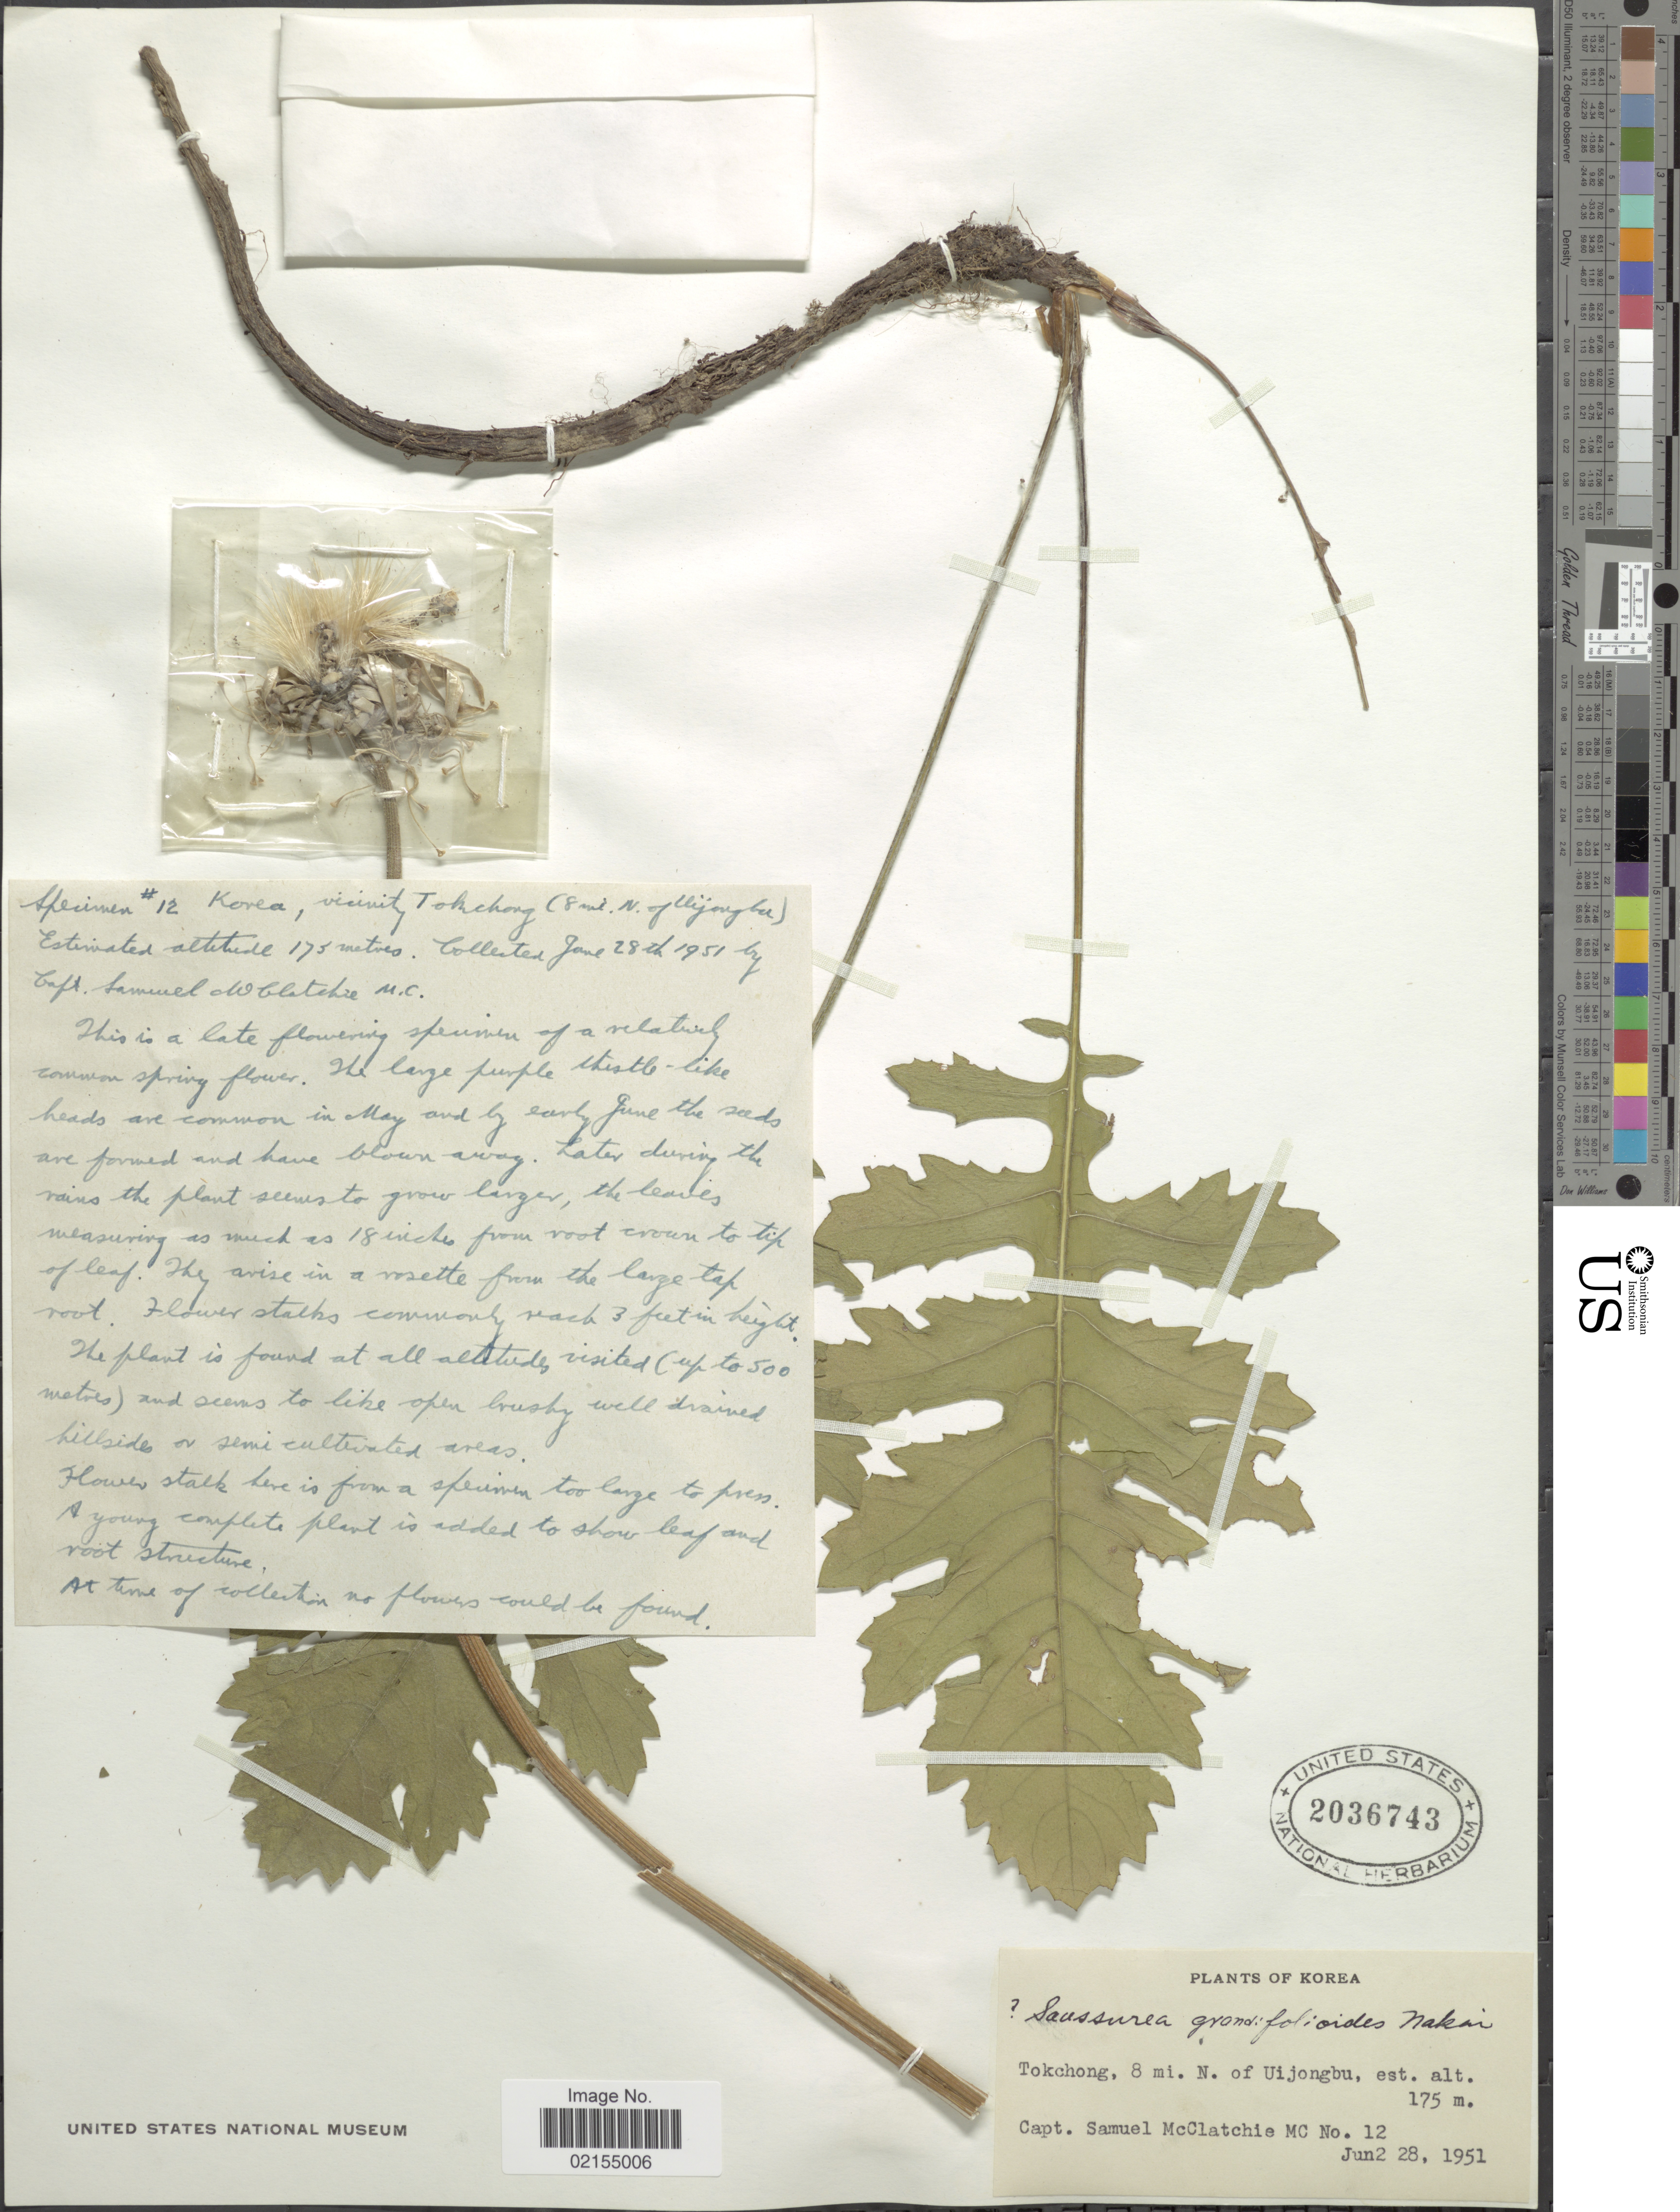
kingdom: Plantae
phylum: Tracheophyta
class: Magnoliopsida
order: Asterales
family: Asteraceae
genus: Saussurea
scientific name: Saussurea grandifolioides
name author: Nakai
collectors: S. McClatchie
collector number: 12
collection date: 1951-06-28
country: South Korea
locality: Tokchong, 8 mi. N. of Uijongbyu, est. Korea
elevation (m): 175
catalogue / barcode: US 2036743